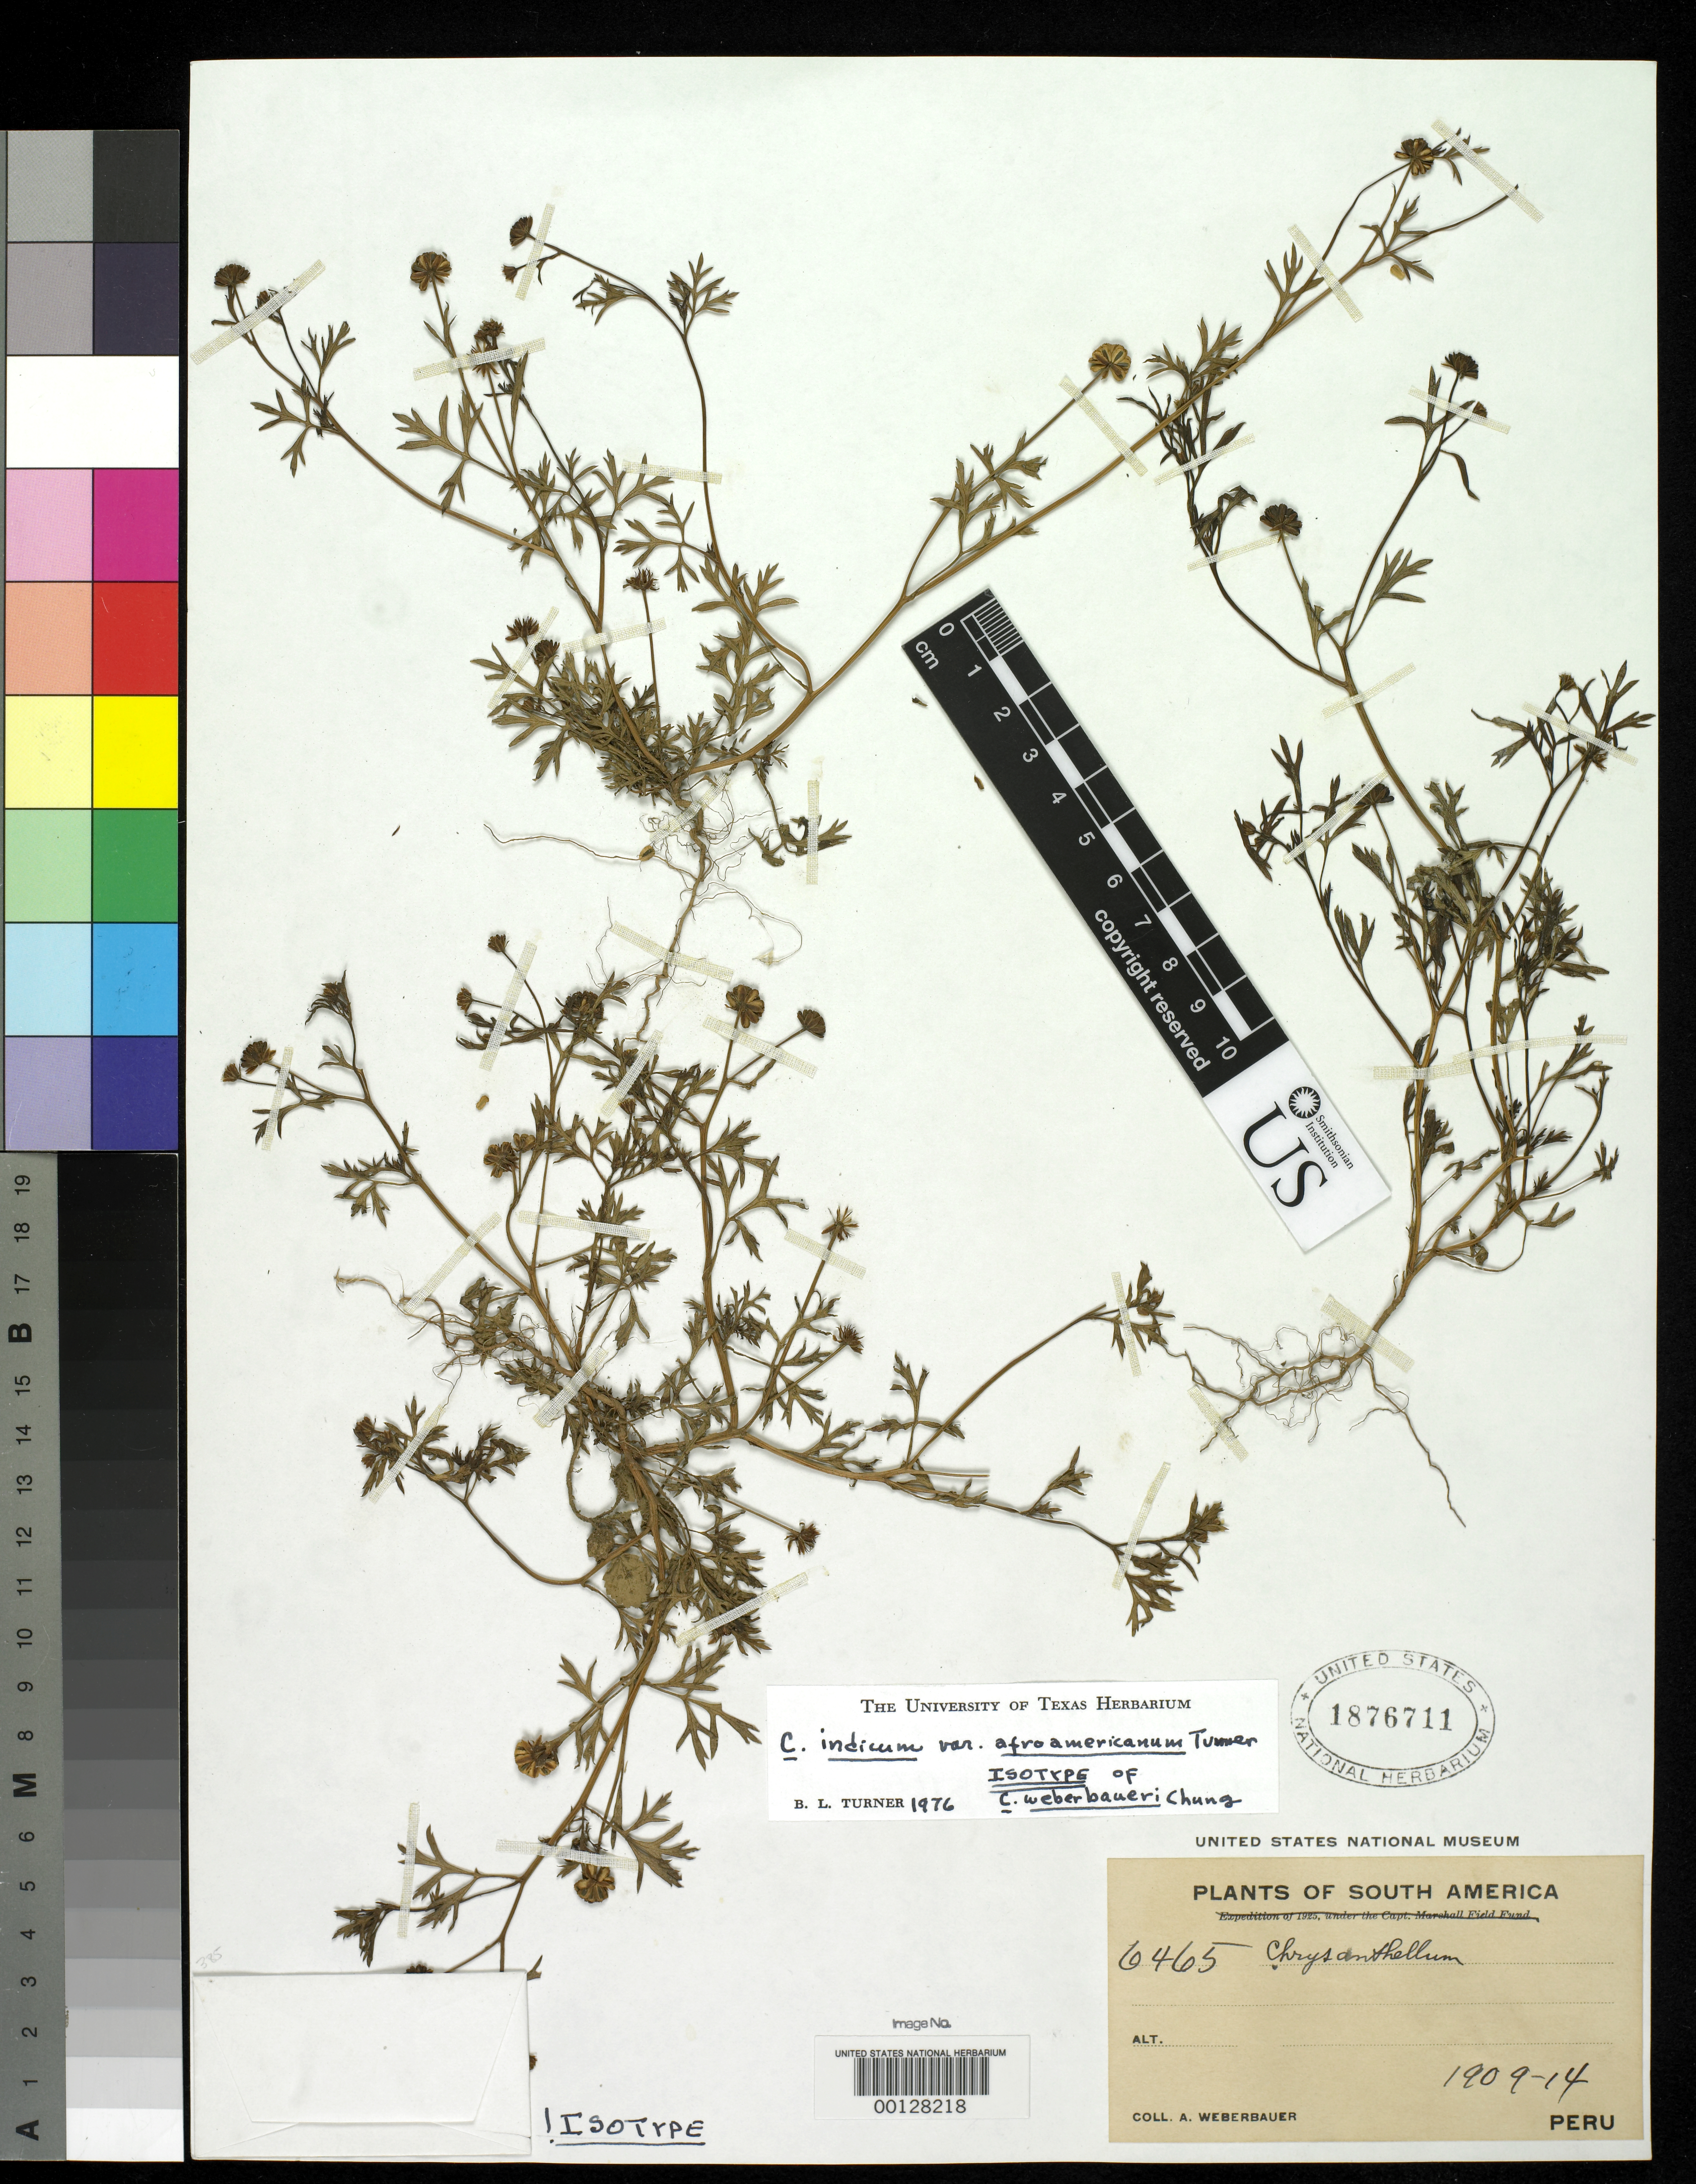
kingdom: Plantae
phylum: Tracheophyta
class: Magnoliopsida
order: Asterales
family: Asteraceae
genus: Chrysanthellum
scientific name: Chrysanthellum weberbaueri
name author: I.C. Chung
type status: Isotype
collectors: A. Weberbauer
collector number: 6465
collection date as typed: Mar 1913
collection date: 1913-03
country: Peru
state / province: Huancavelica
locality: Colcabamba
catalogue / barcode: US 1876711